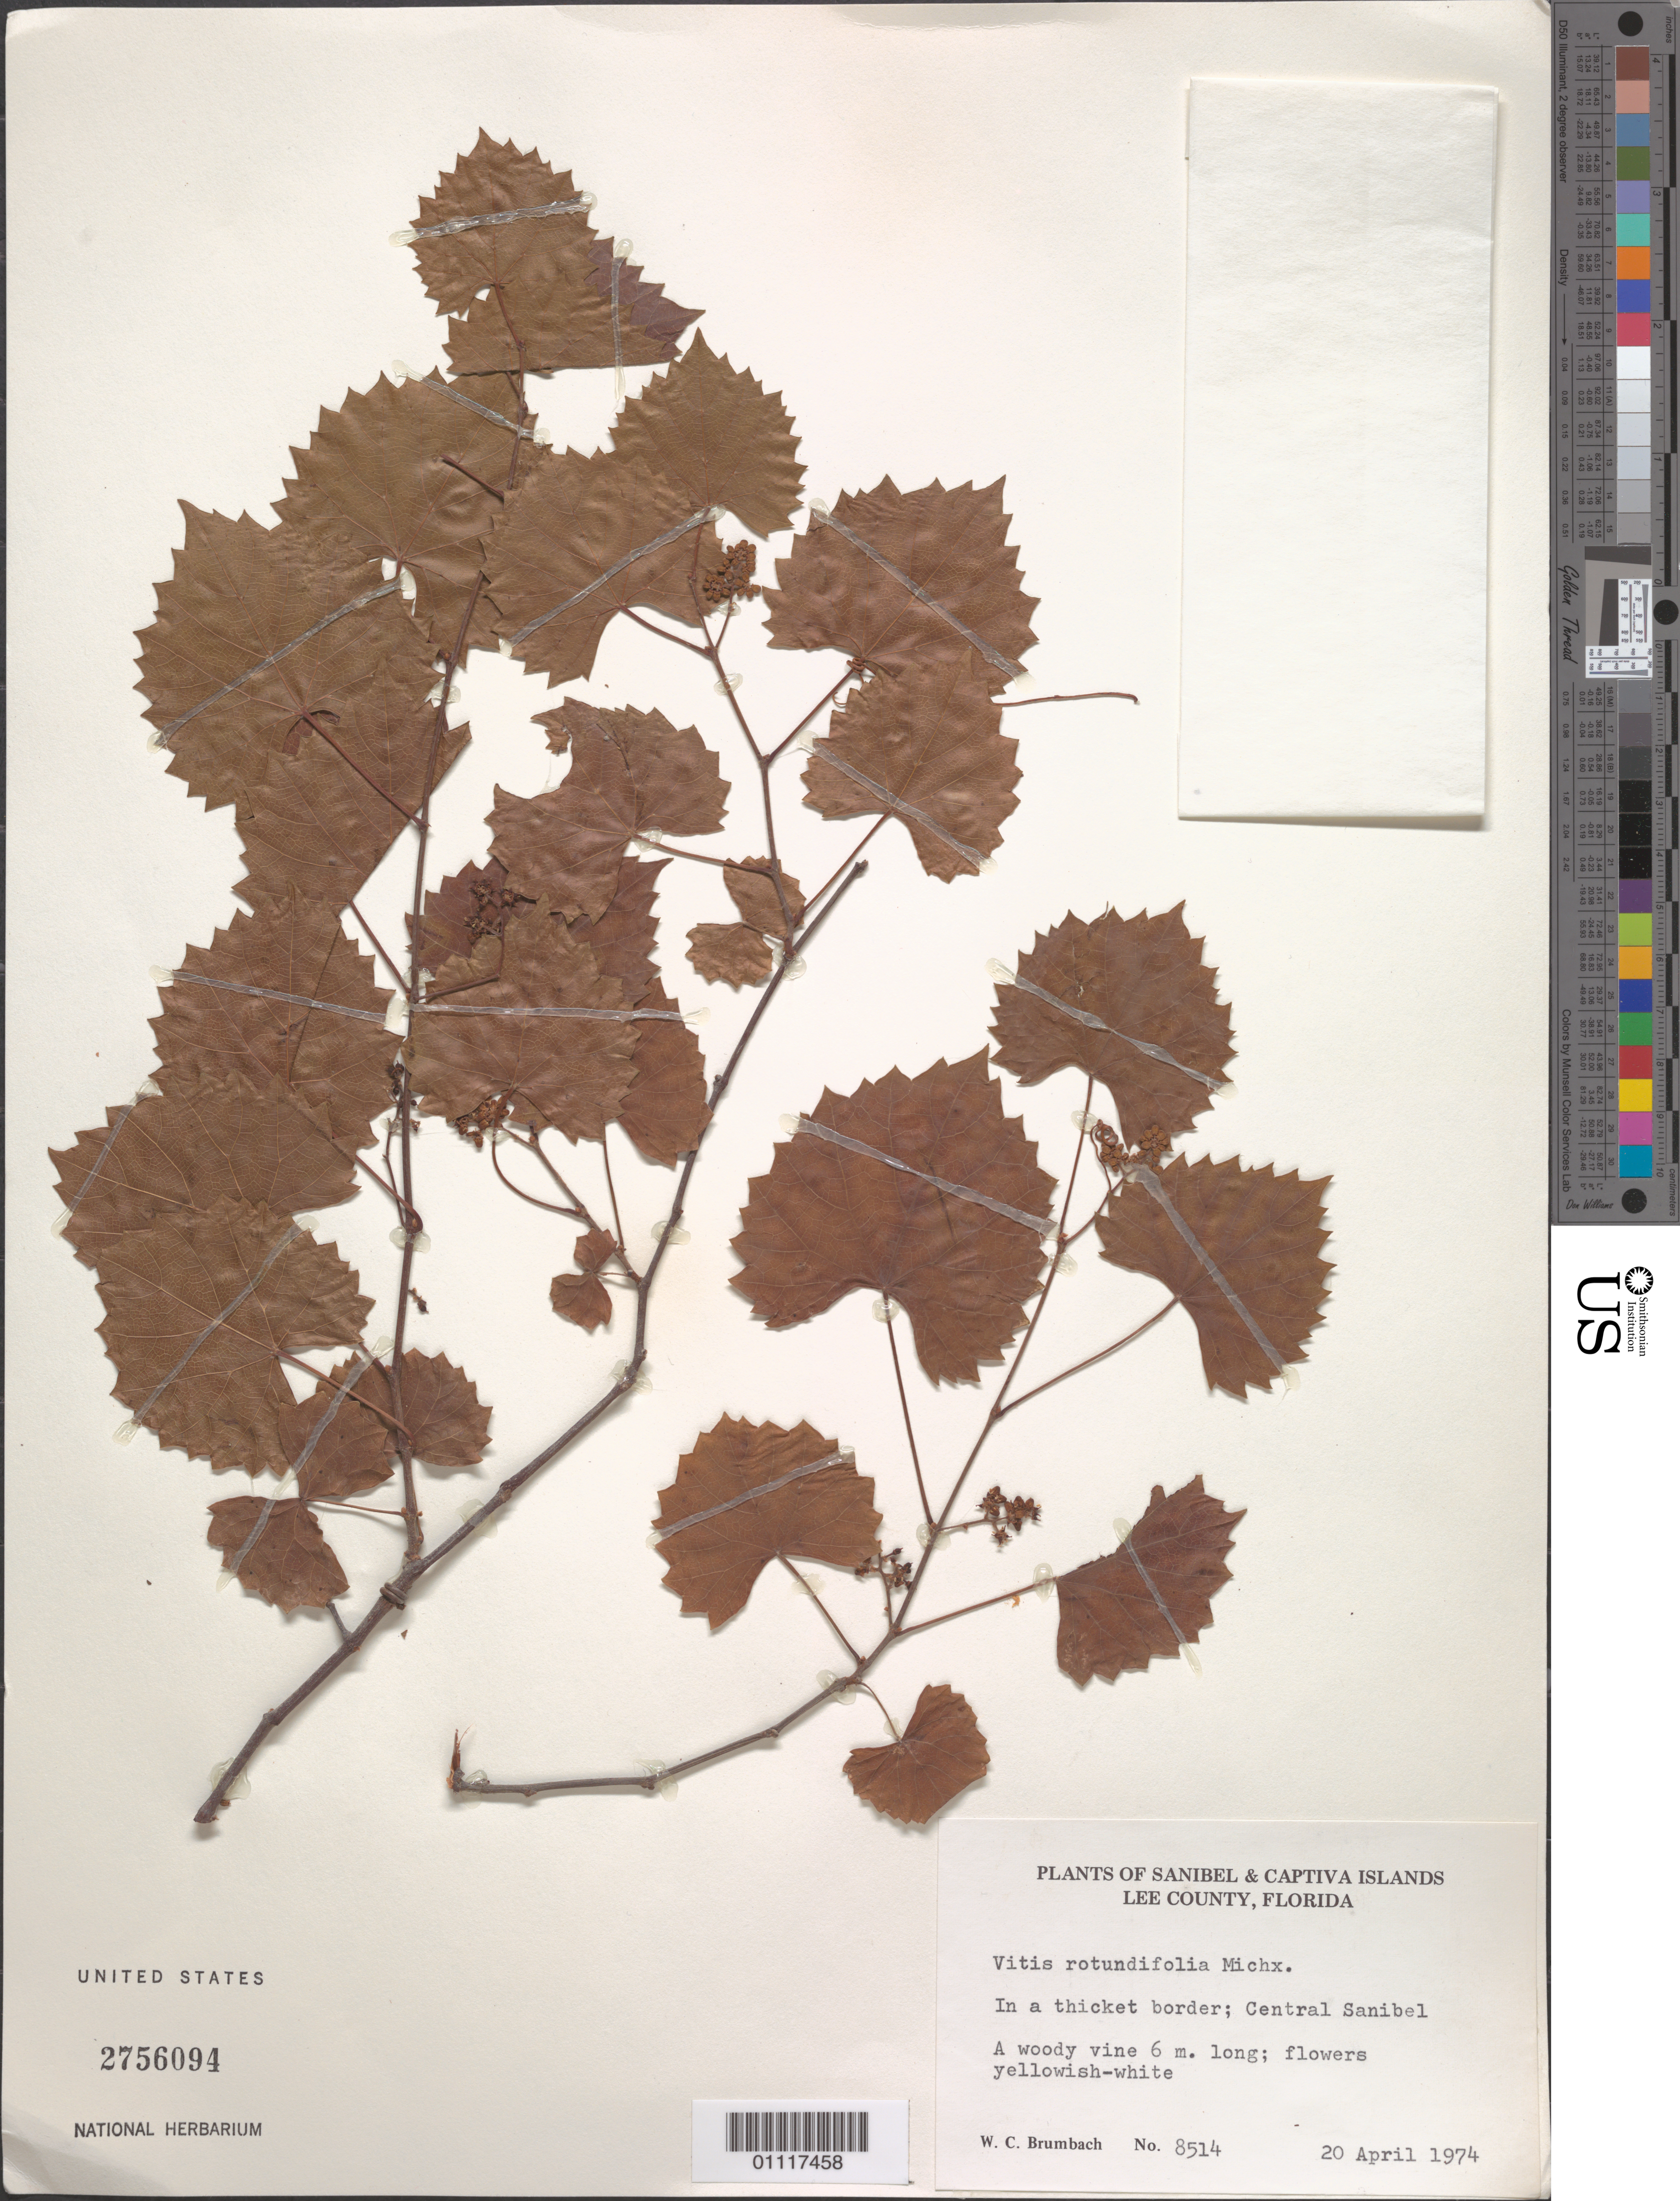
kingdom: Plantae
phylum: Tracheophyta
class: Magnoliopsida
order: Vitales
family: Vitaceae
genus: Vitis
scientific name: Vitis rotundifolia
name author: Michx.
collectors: W. C. Brumbach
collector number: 8514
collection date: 1974-04-20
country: United States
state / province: Florida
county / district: Lee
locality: Central Sanibel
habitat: in a thicket border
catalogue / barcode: US 2756094